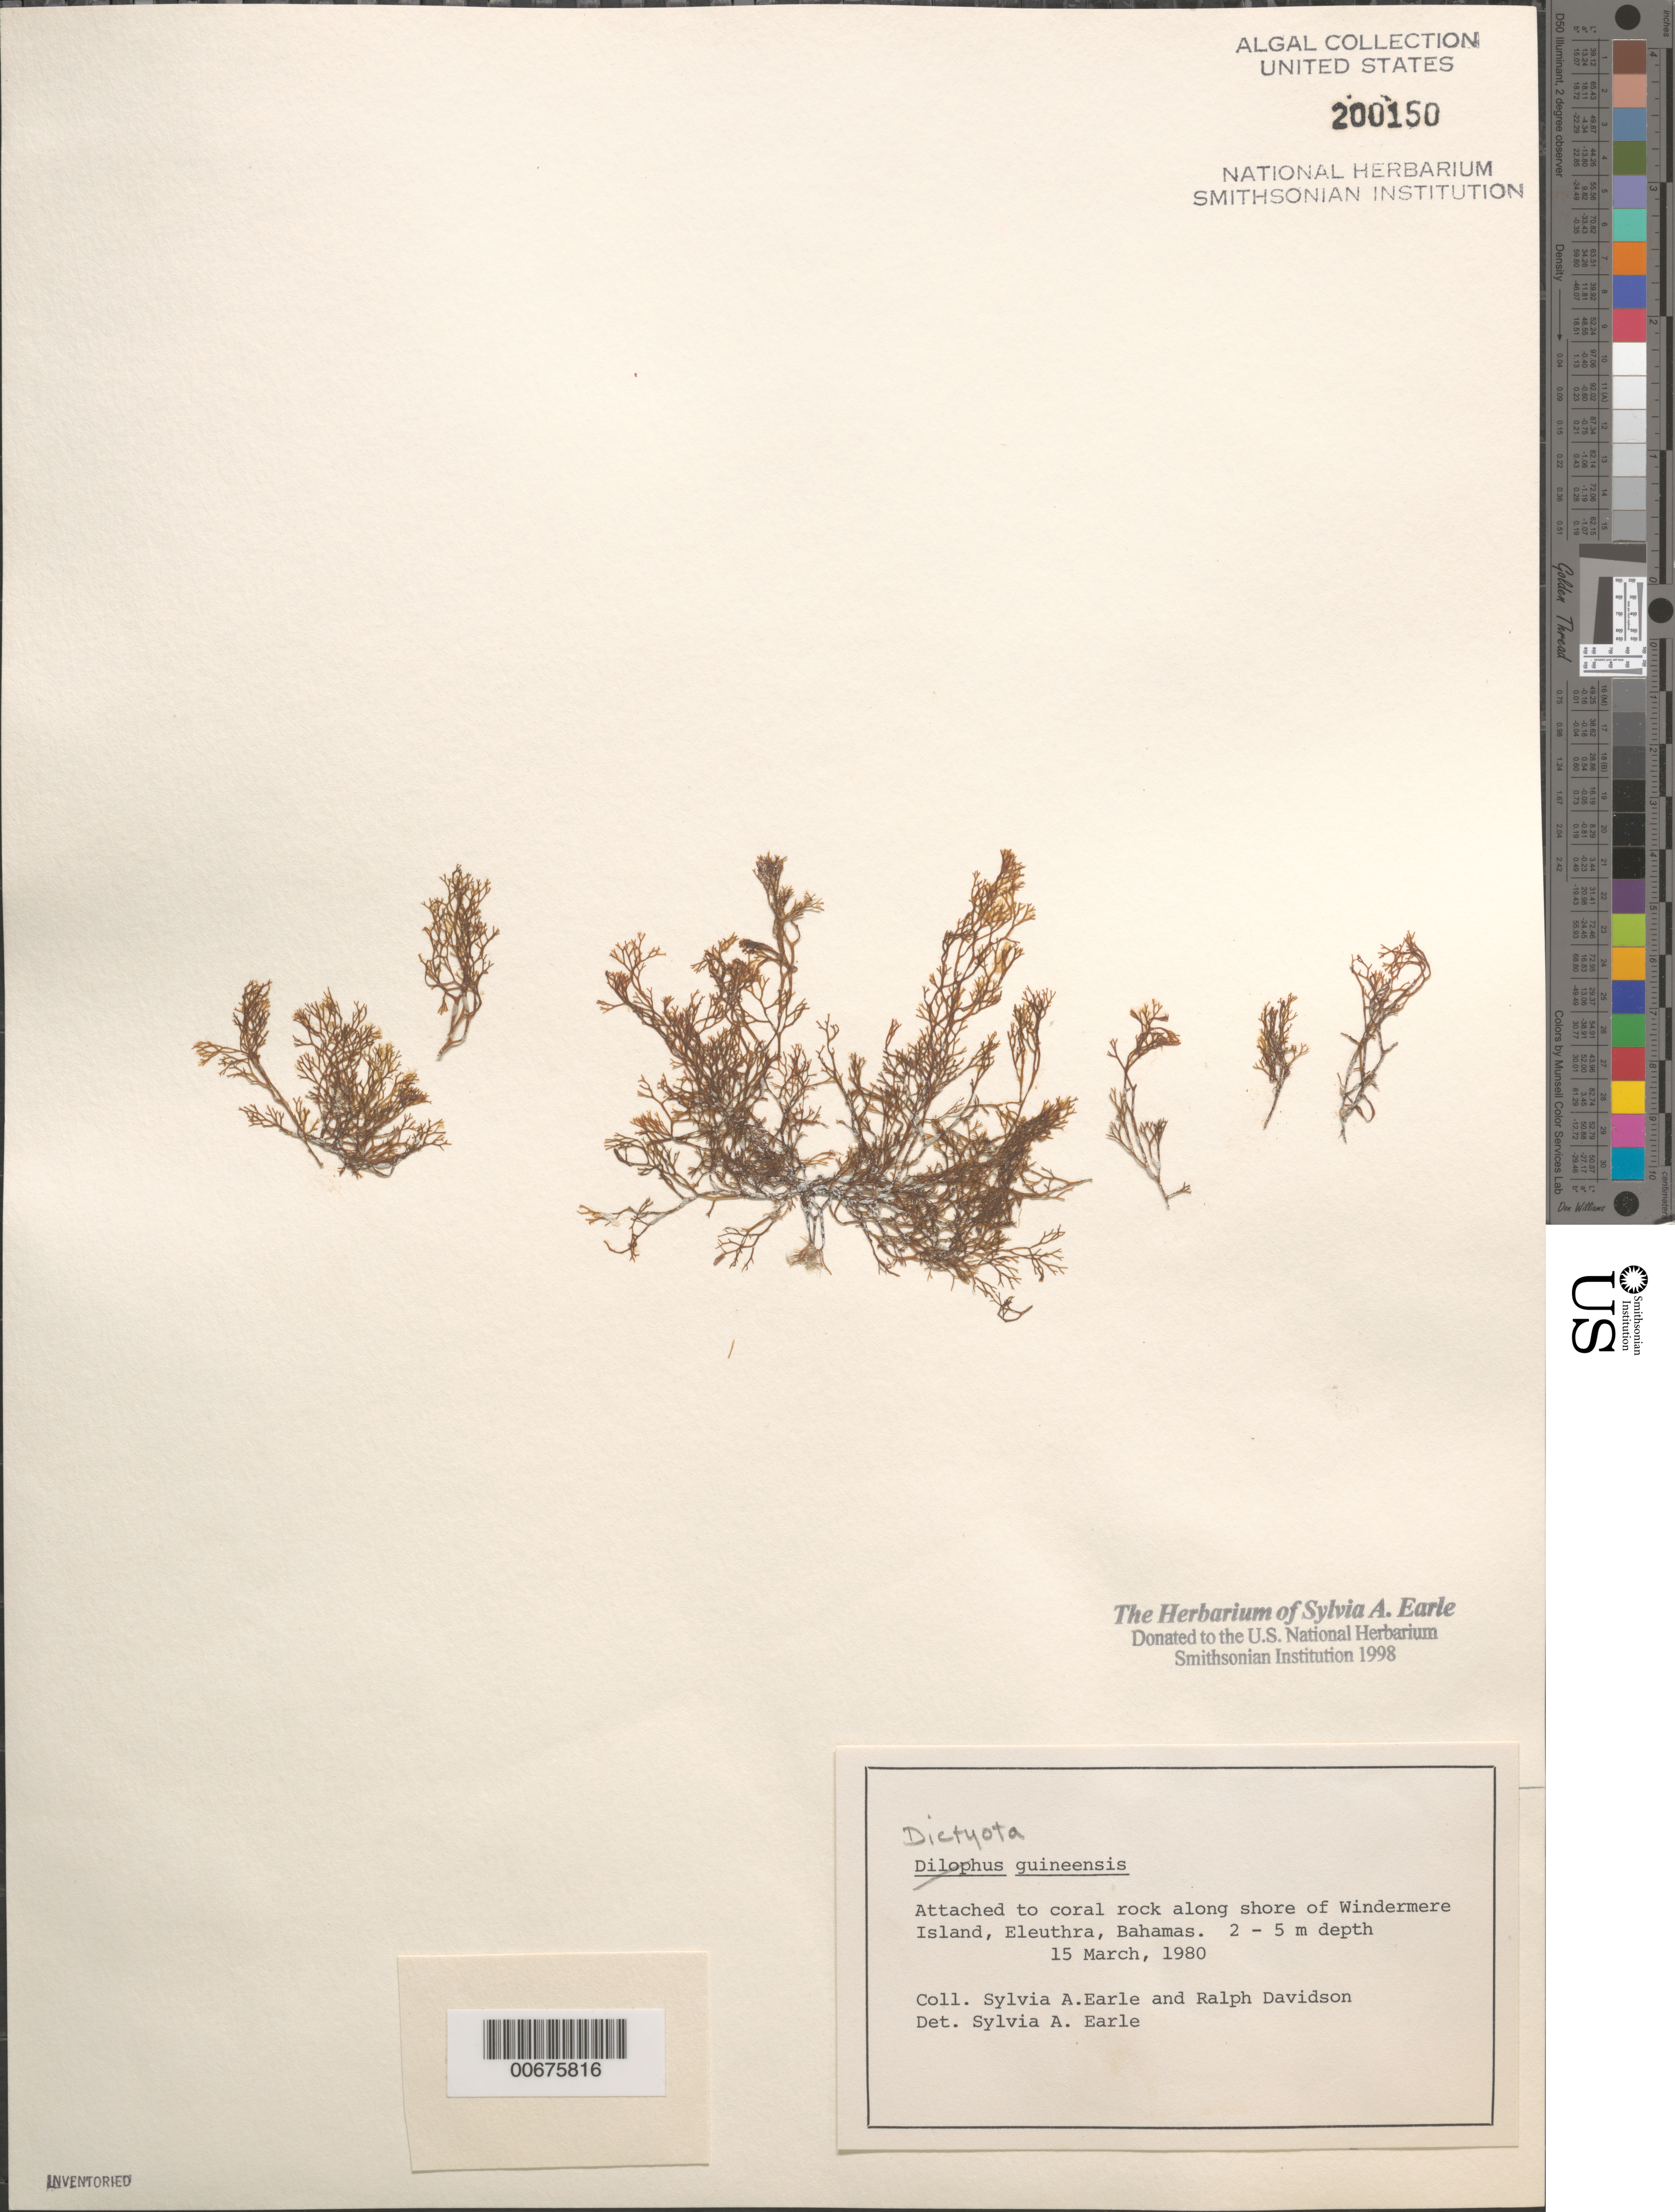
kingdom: Chromista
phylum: Ochrophyta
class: Phaeophyceae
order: Dictyotales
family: Dictyotaceae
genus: Dictyota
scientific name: Dictyota guineensis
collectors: S. A. Earle & R. Davidson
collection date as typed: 15 Mar 1980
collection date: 1980-03-15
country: Bahamas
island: Eleuthera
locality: Windermere Island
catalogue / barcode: US 200150